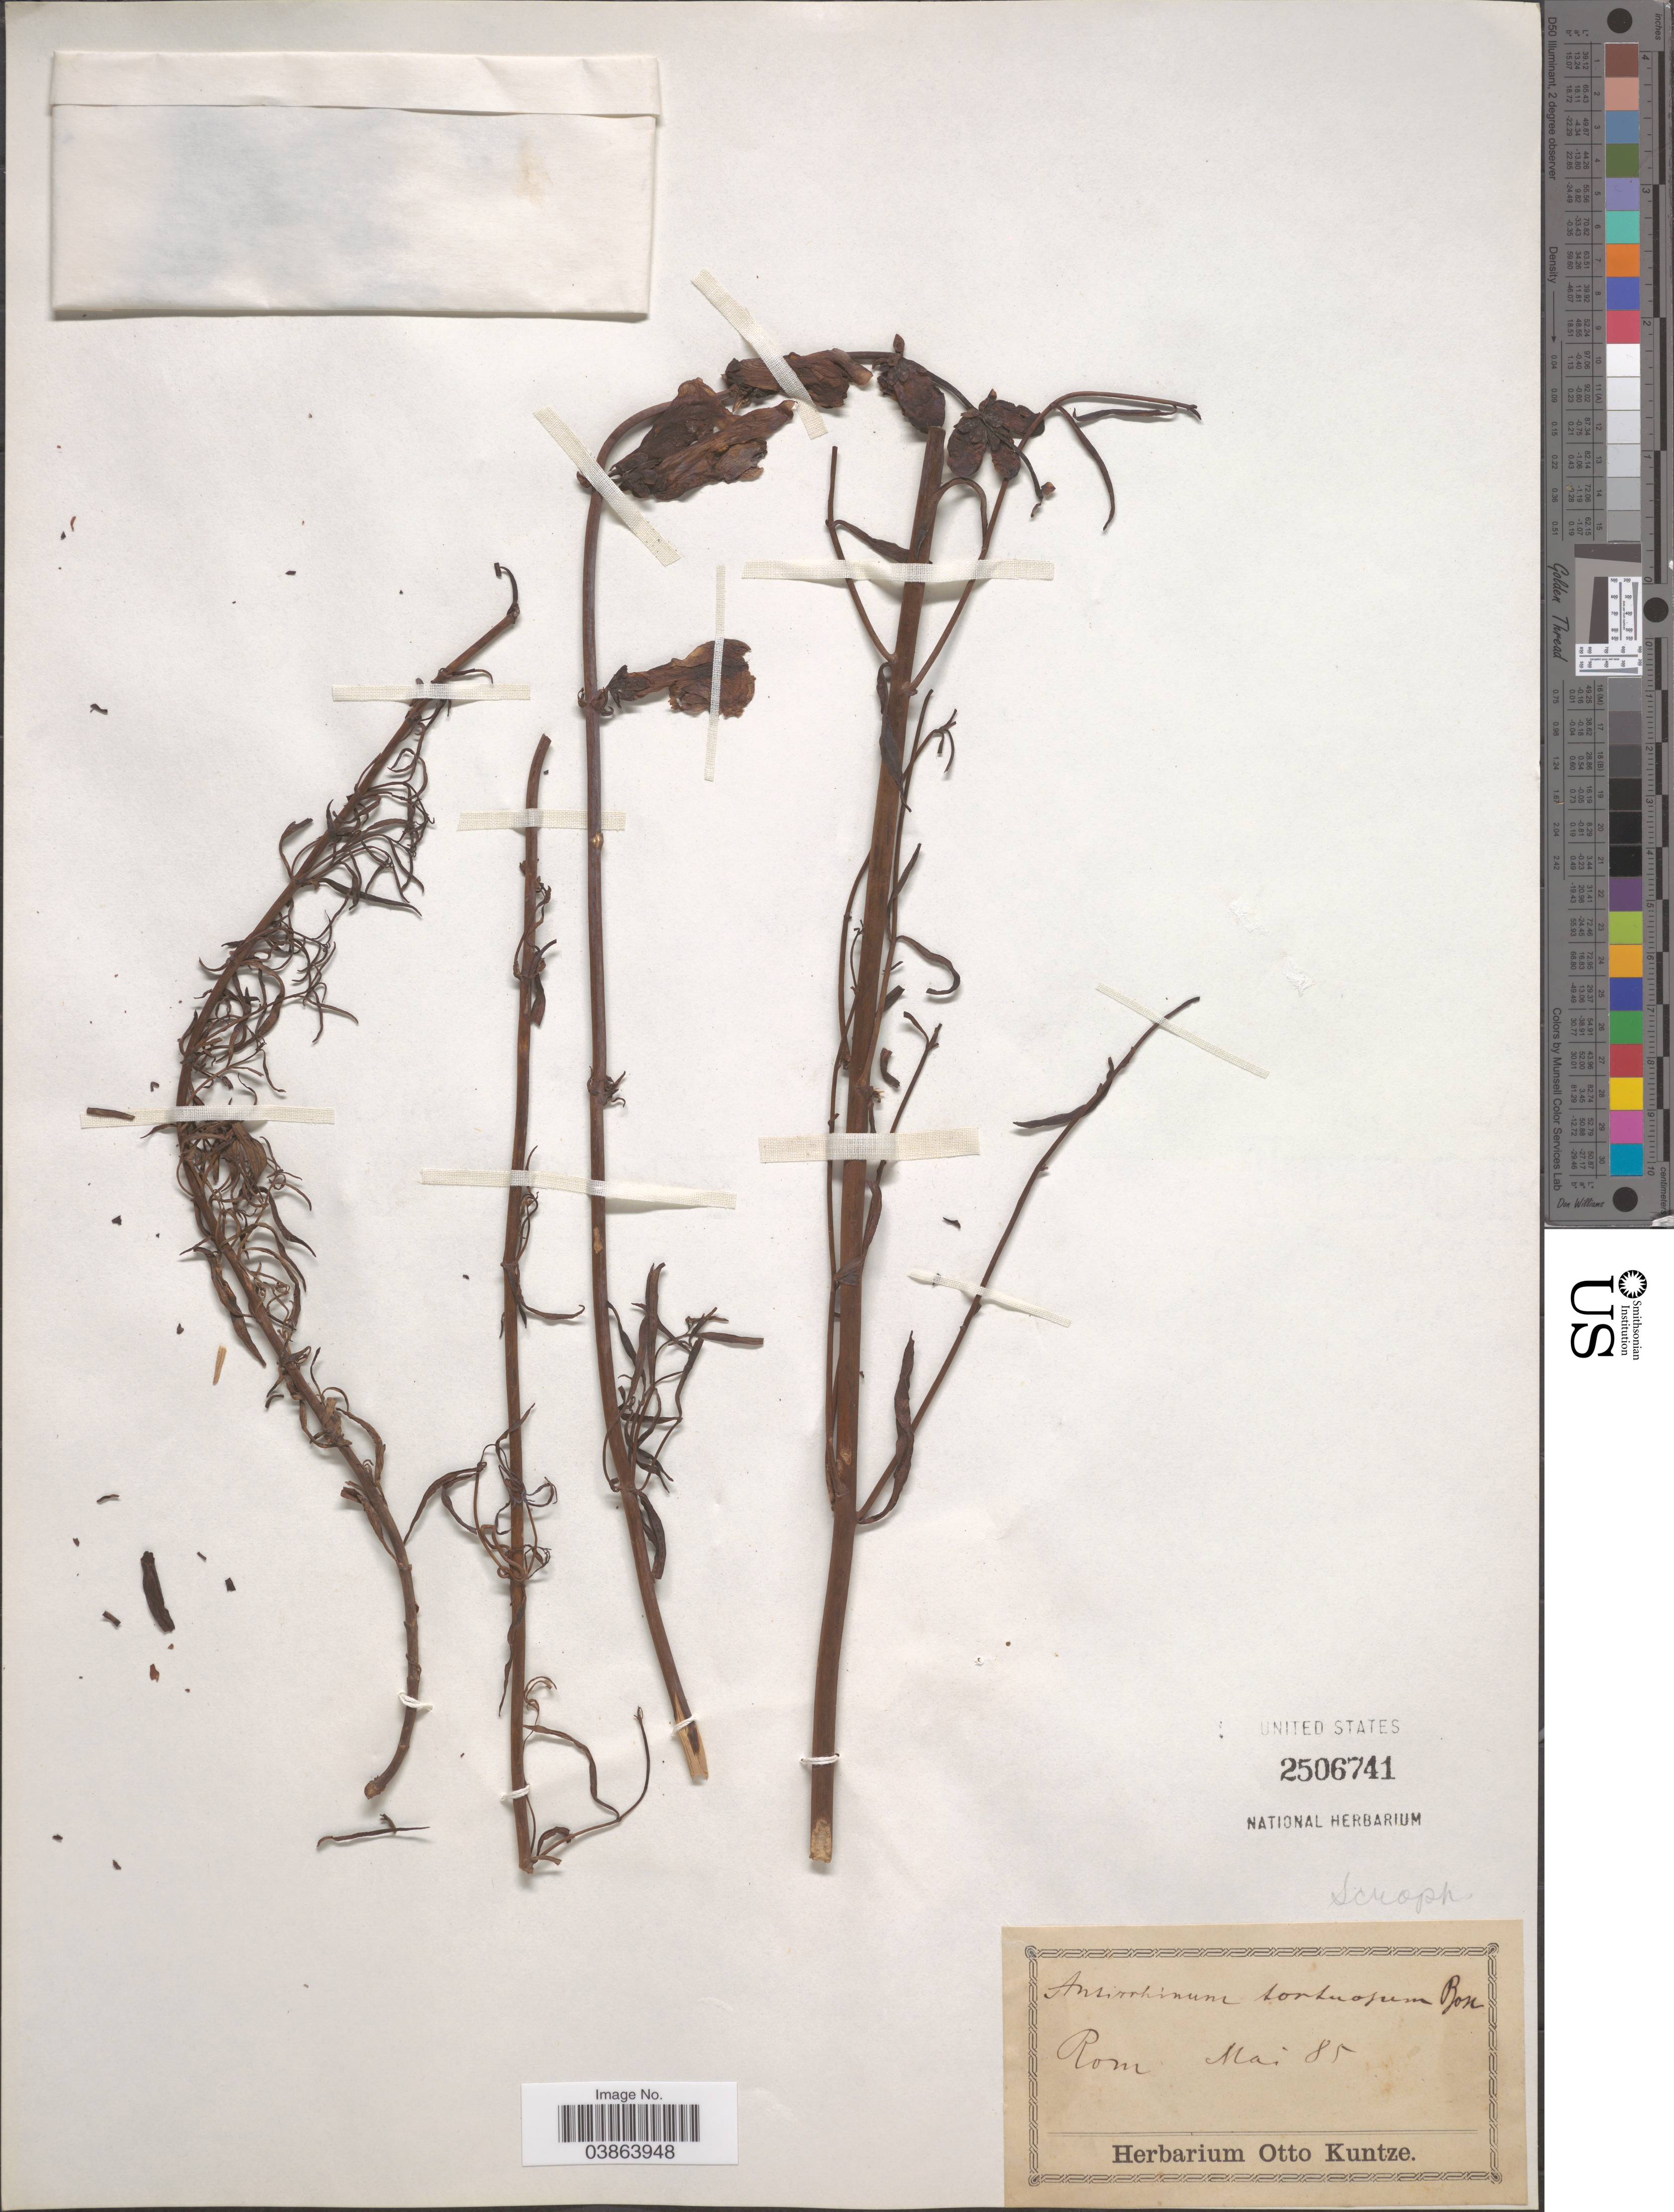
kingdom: Plantae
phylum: Tracheophyta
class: Magnoliopsida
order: Lamiales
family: Plantaginaceae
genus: Antirrhinum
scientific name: Antirrhinum tortuosum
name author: Bosc ex Vent.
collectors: C.E.O. Kuntze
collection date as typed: Transcribed d/m/y: /5/85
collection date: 1885-05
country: Italy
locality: Rom.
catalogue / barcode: US 2506741